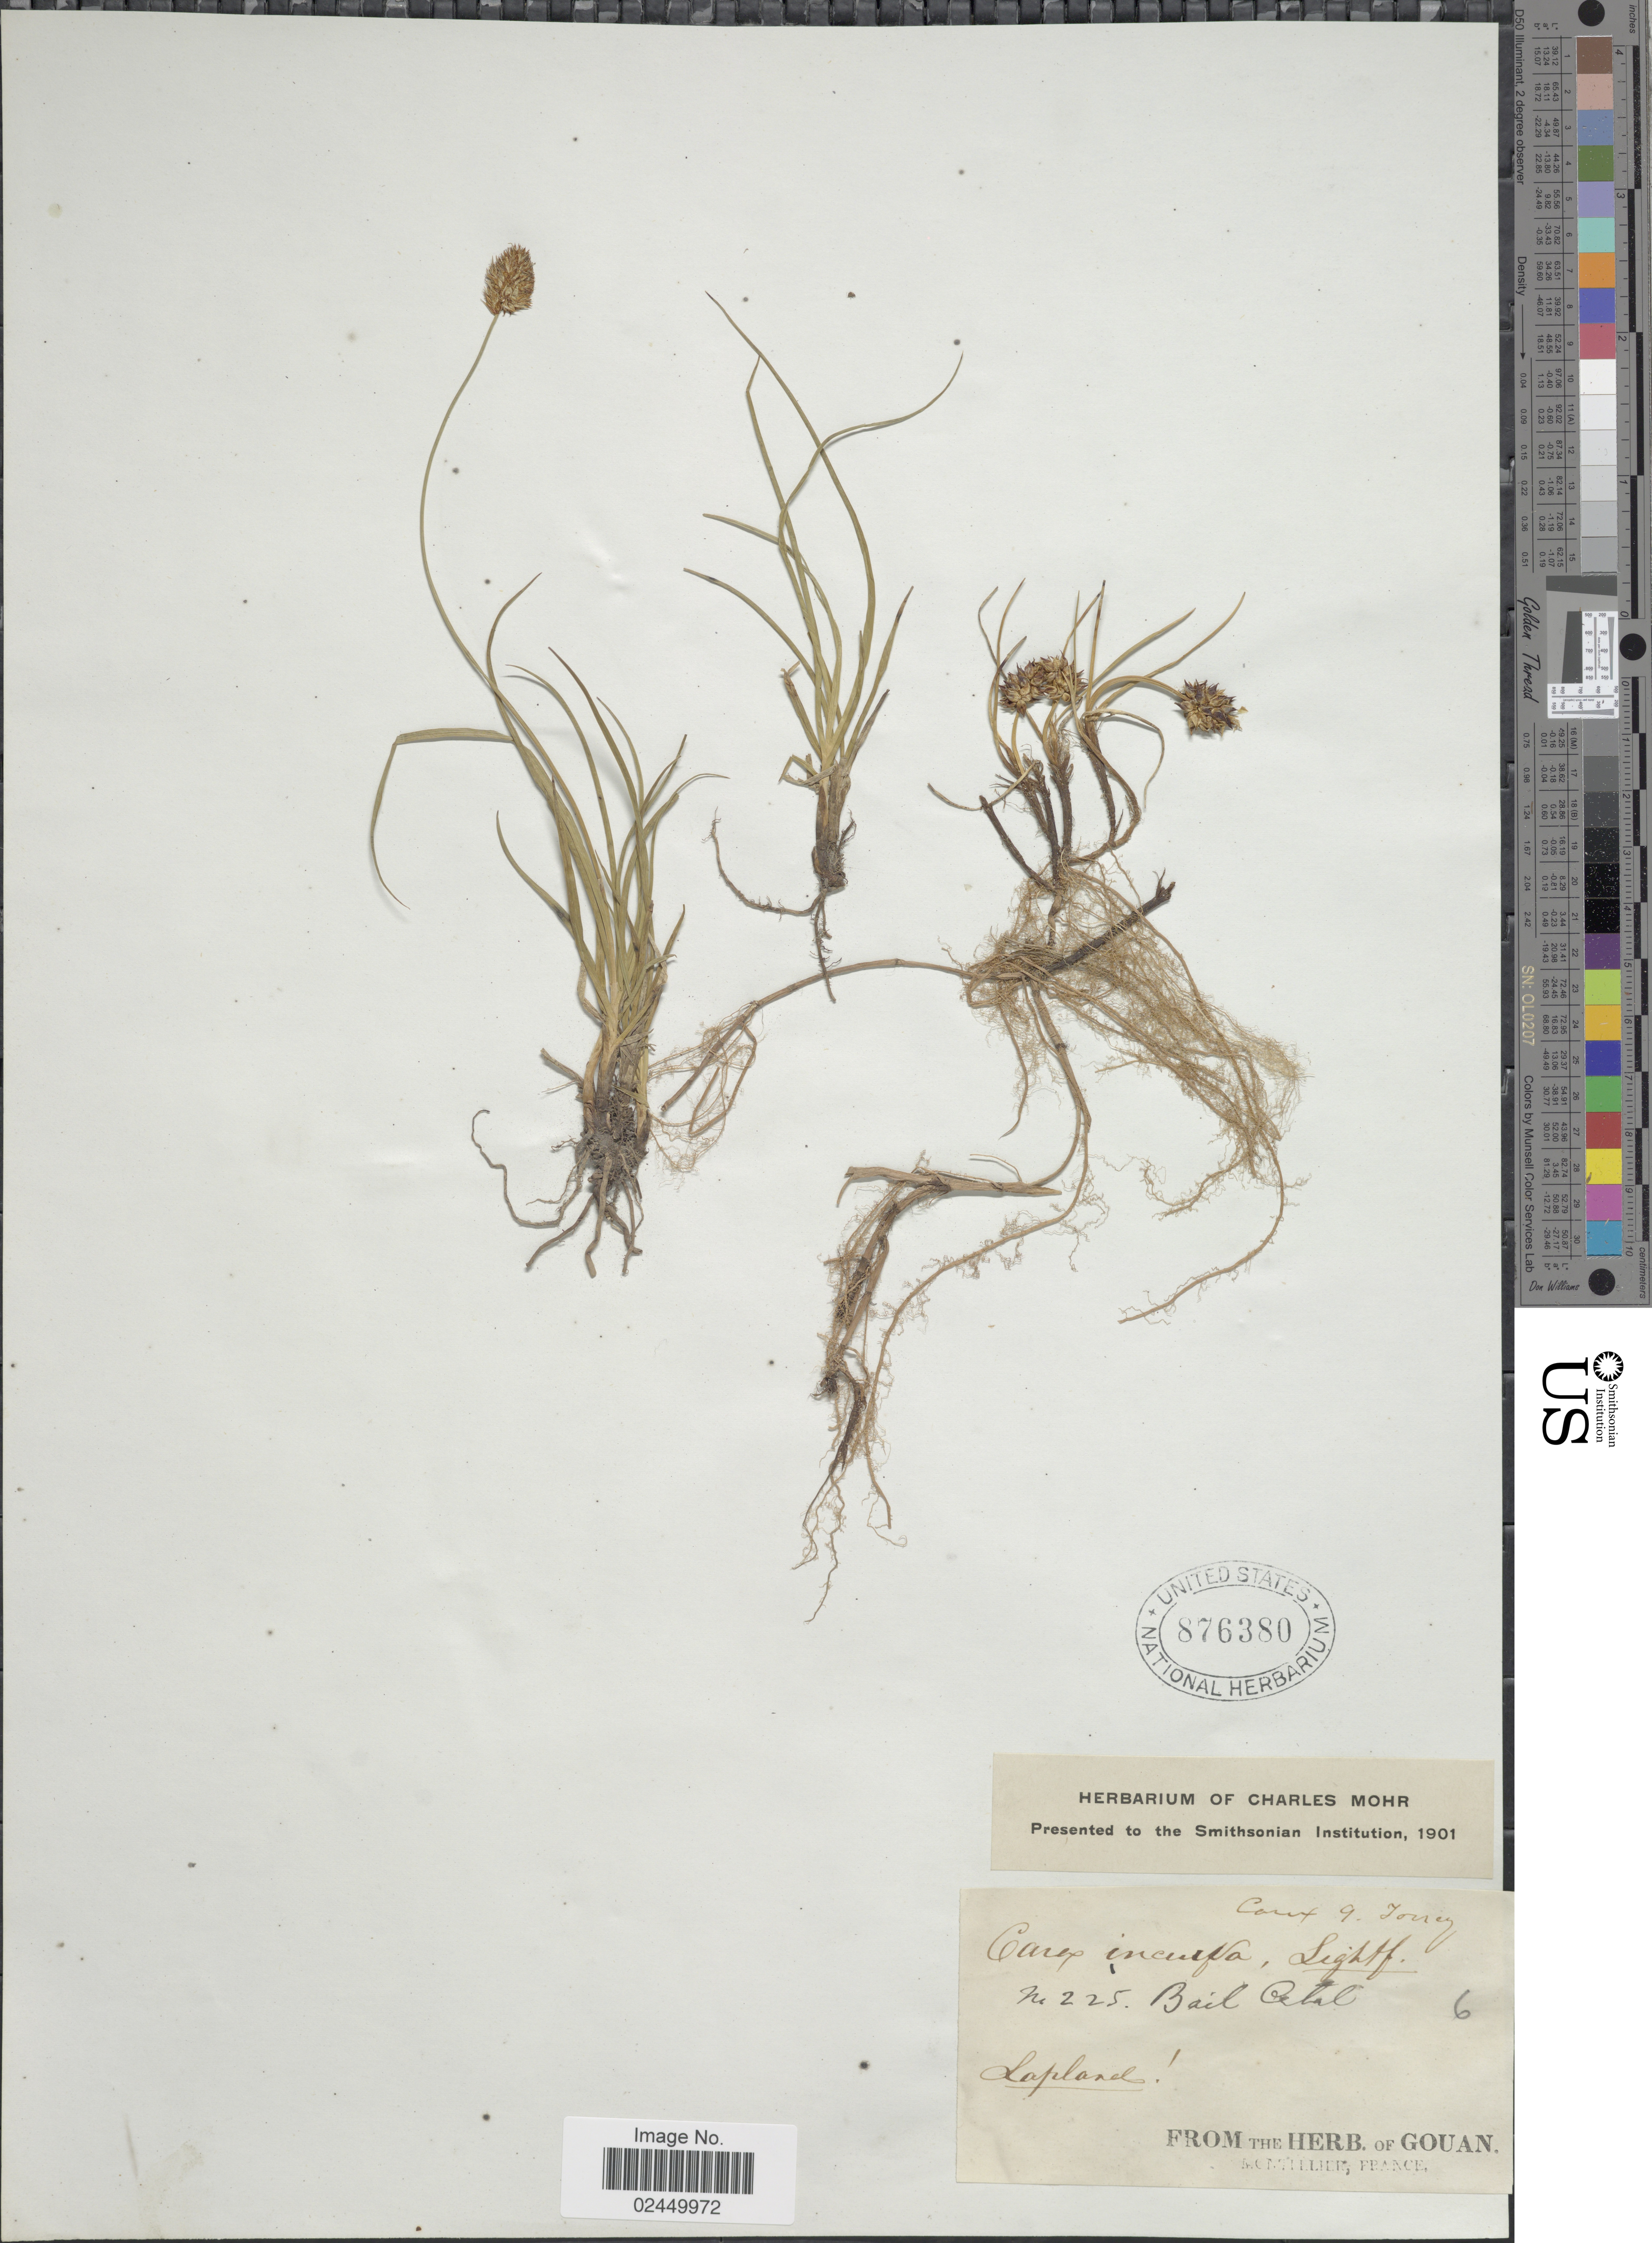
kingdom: Plantae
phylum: Tracheophyta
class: Liliopsida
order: Poales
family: Cyperaceae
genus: Carex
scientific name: Carex maritima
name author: Gunnerus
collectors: ex herb. Gouan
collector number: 225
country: Finland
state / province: Lappi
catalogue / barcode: US 876380